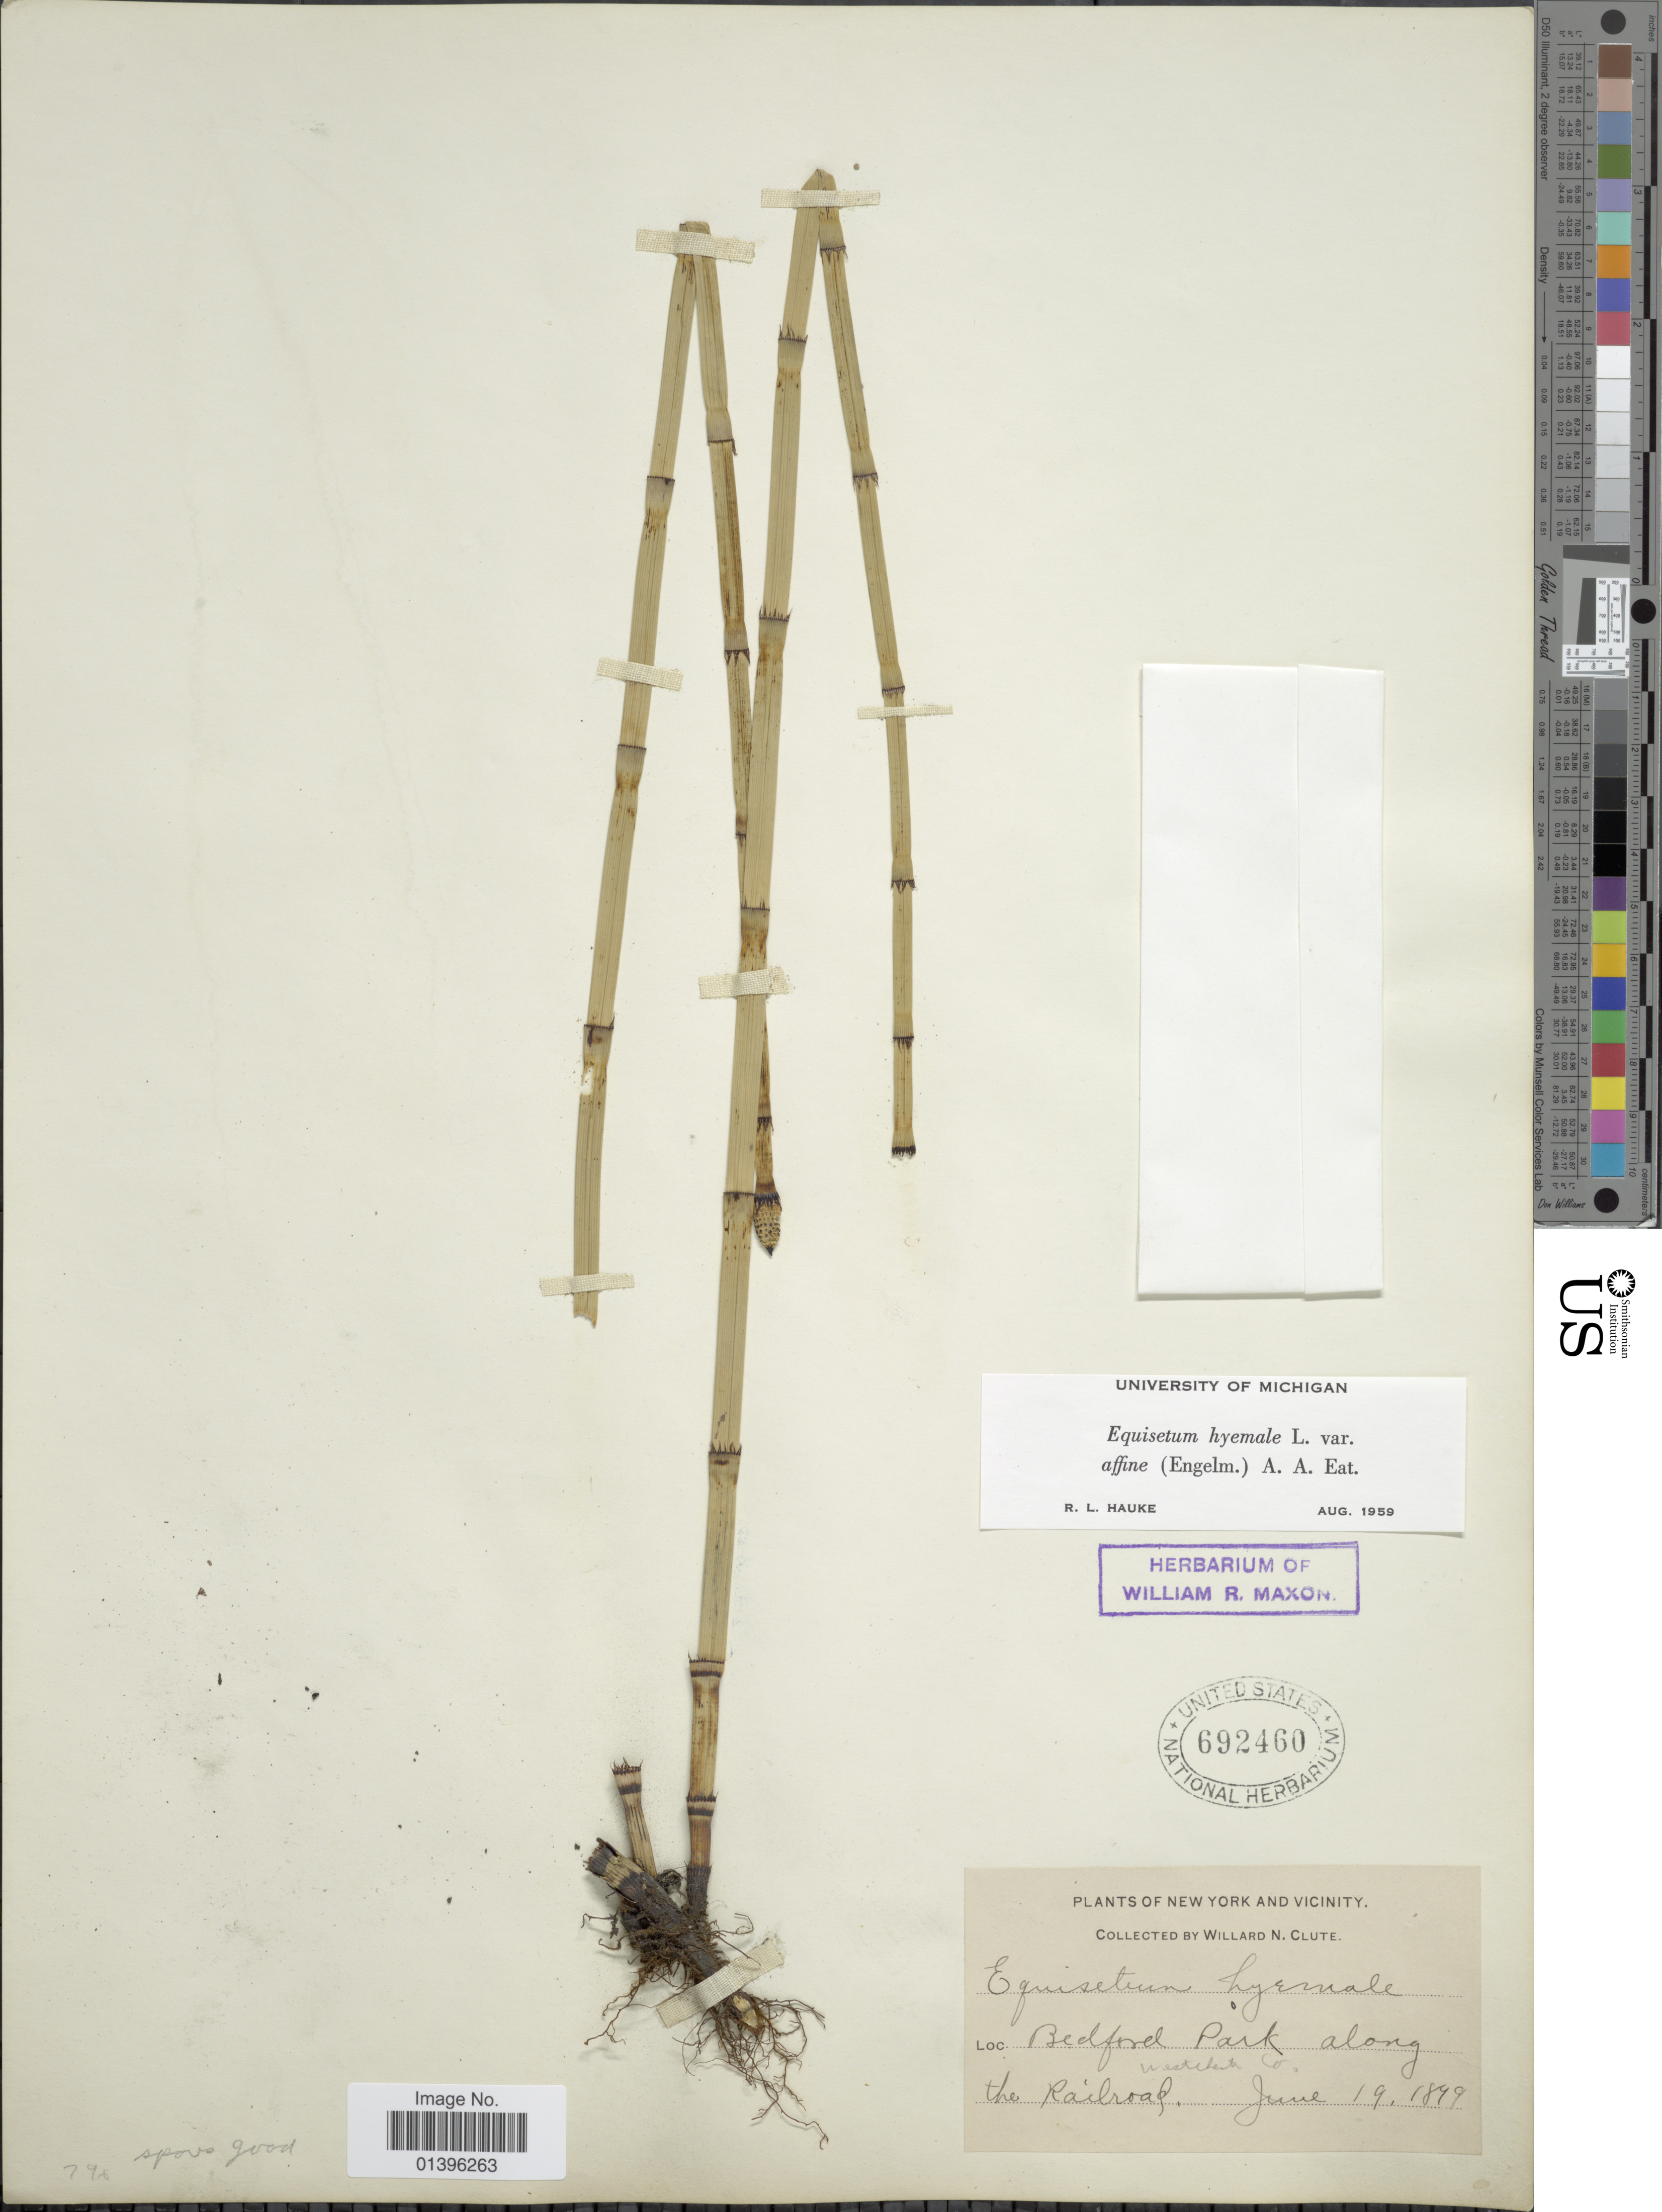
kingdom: Plantae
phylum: Tracheophyta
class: Polypodiopsida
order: Equisetales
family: Equisetaceae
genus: Equisetum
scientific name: Equisetum hyemale var. affine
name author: (Engelm.) A.A. Eaton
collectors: W. N. Clute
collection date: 1849-06-19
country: United States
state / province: New York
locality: New York and Vicinity. Bedford Park along Westchet Co.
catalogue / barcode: US 692460